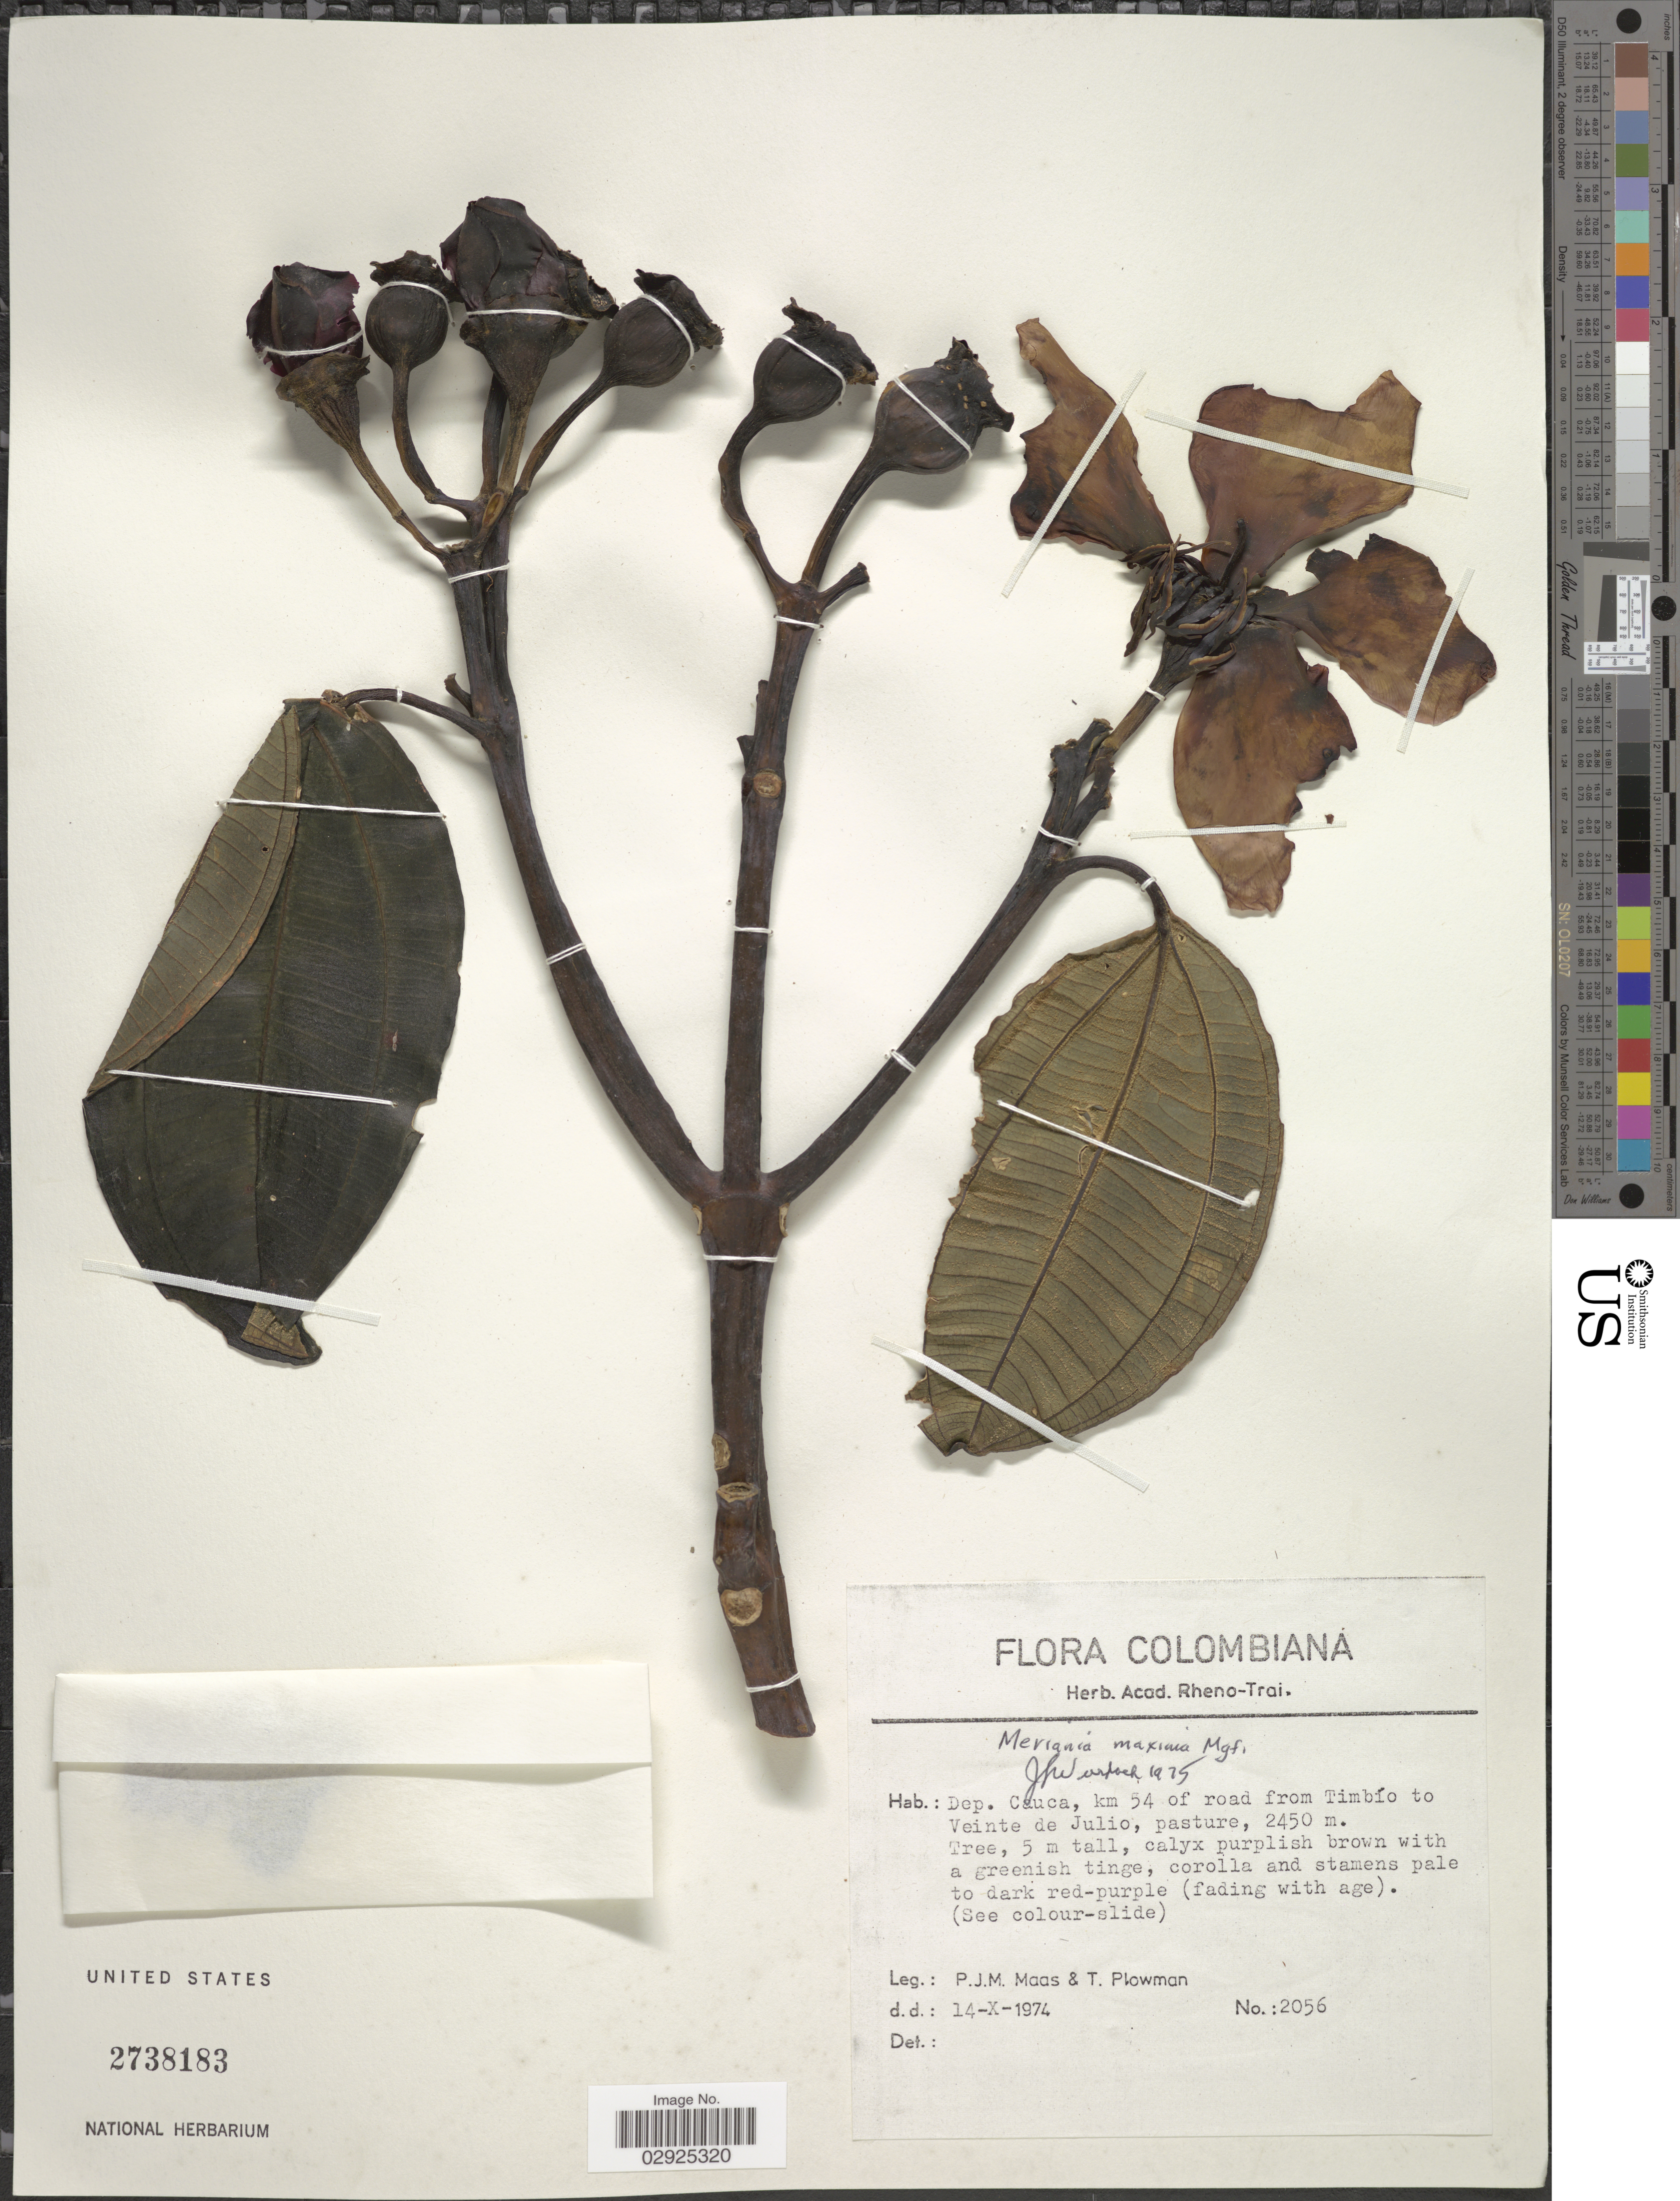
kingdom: Plantae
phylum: Tracheophyta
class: Magnoliopsida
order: Myrtales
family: Melastomataceae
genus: Meriania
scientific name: Meriania maxima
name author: Markgr.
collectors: P. Maas & T. Plowman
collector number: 2056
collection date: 1974-10-14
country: Colombia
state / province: Cauca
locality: Dep. Cauca, km 54 of road from Timbío to Veinte de Julio.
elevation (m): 2450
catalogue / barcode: US 2738183